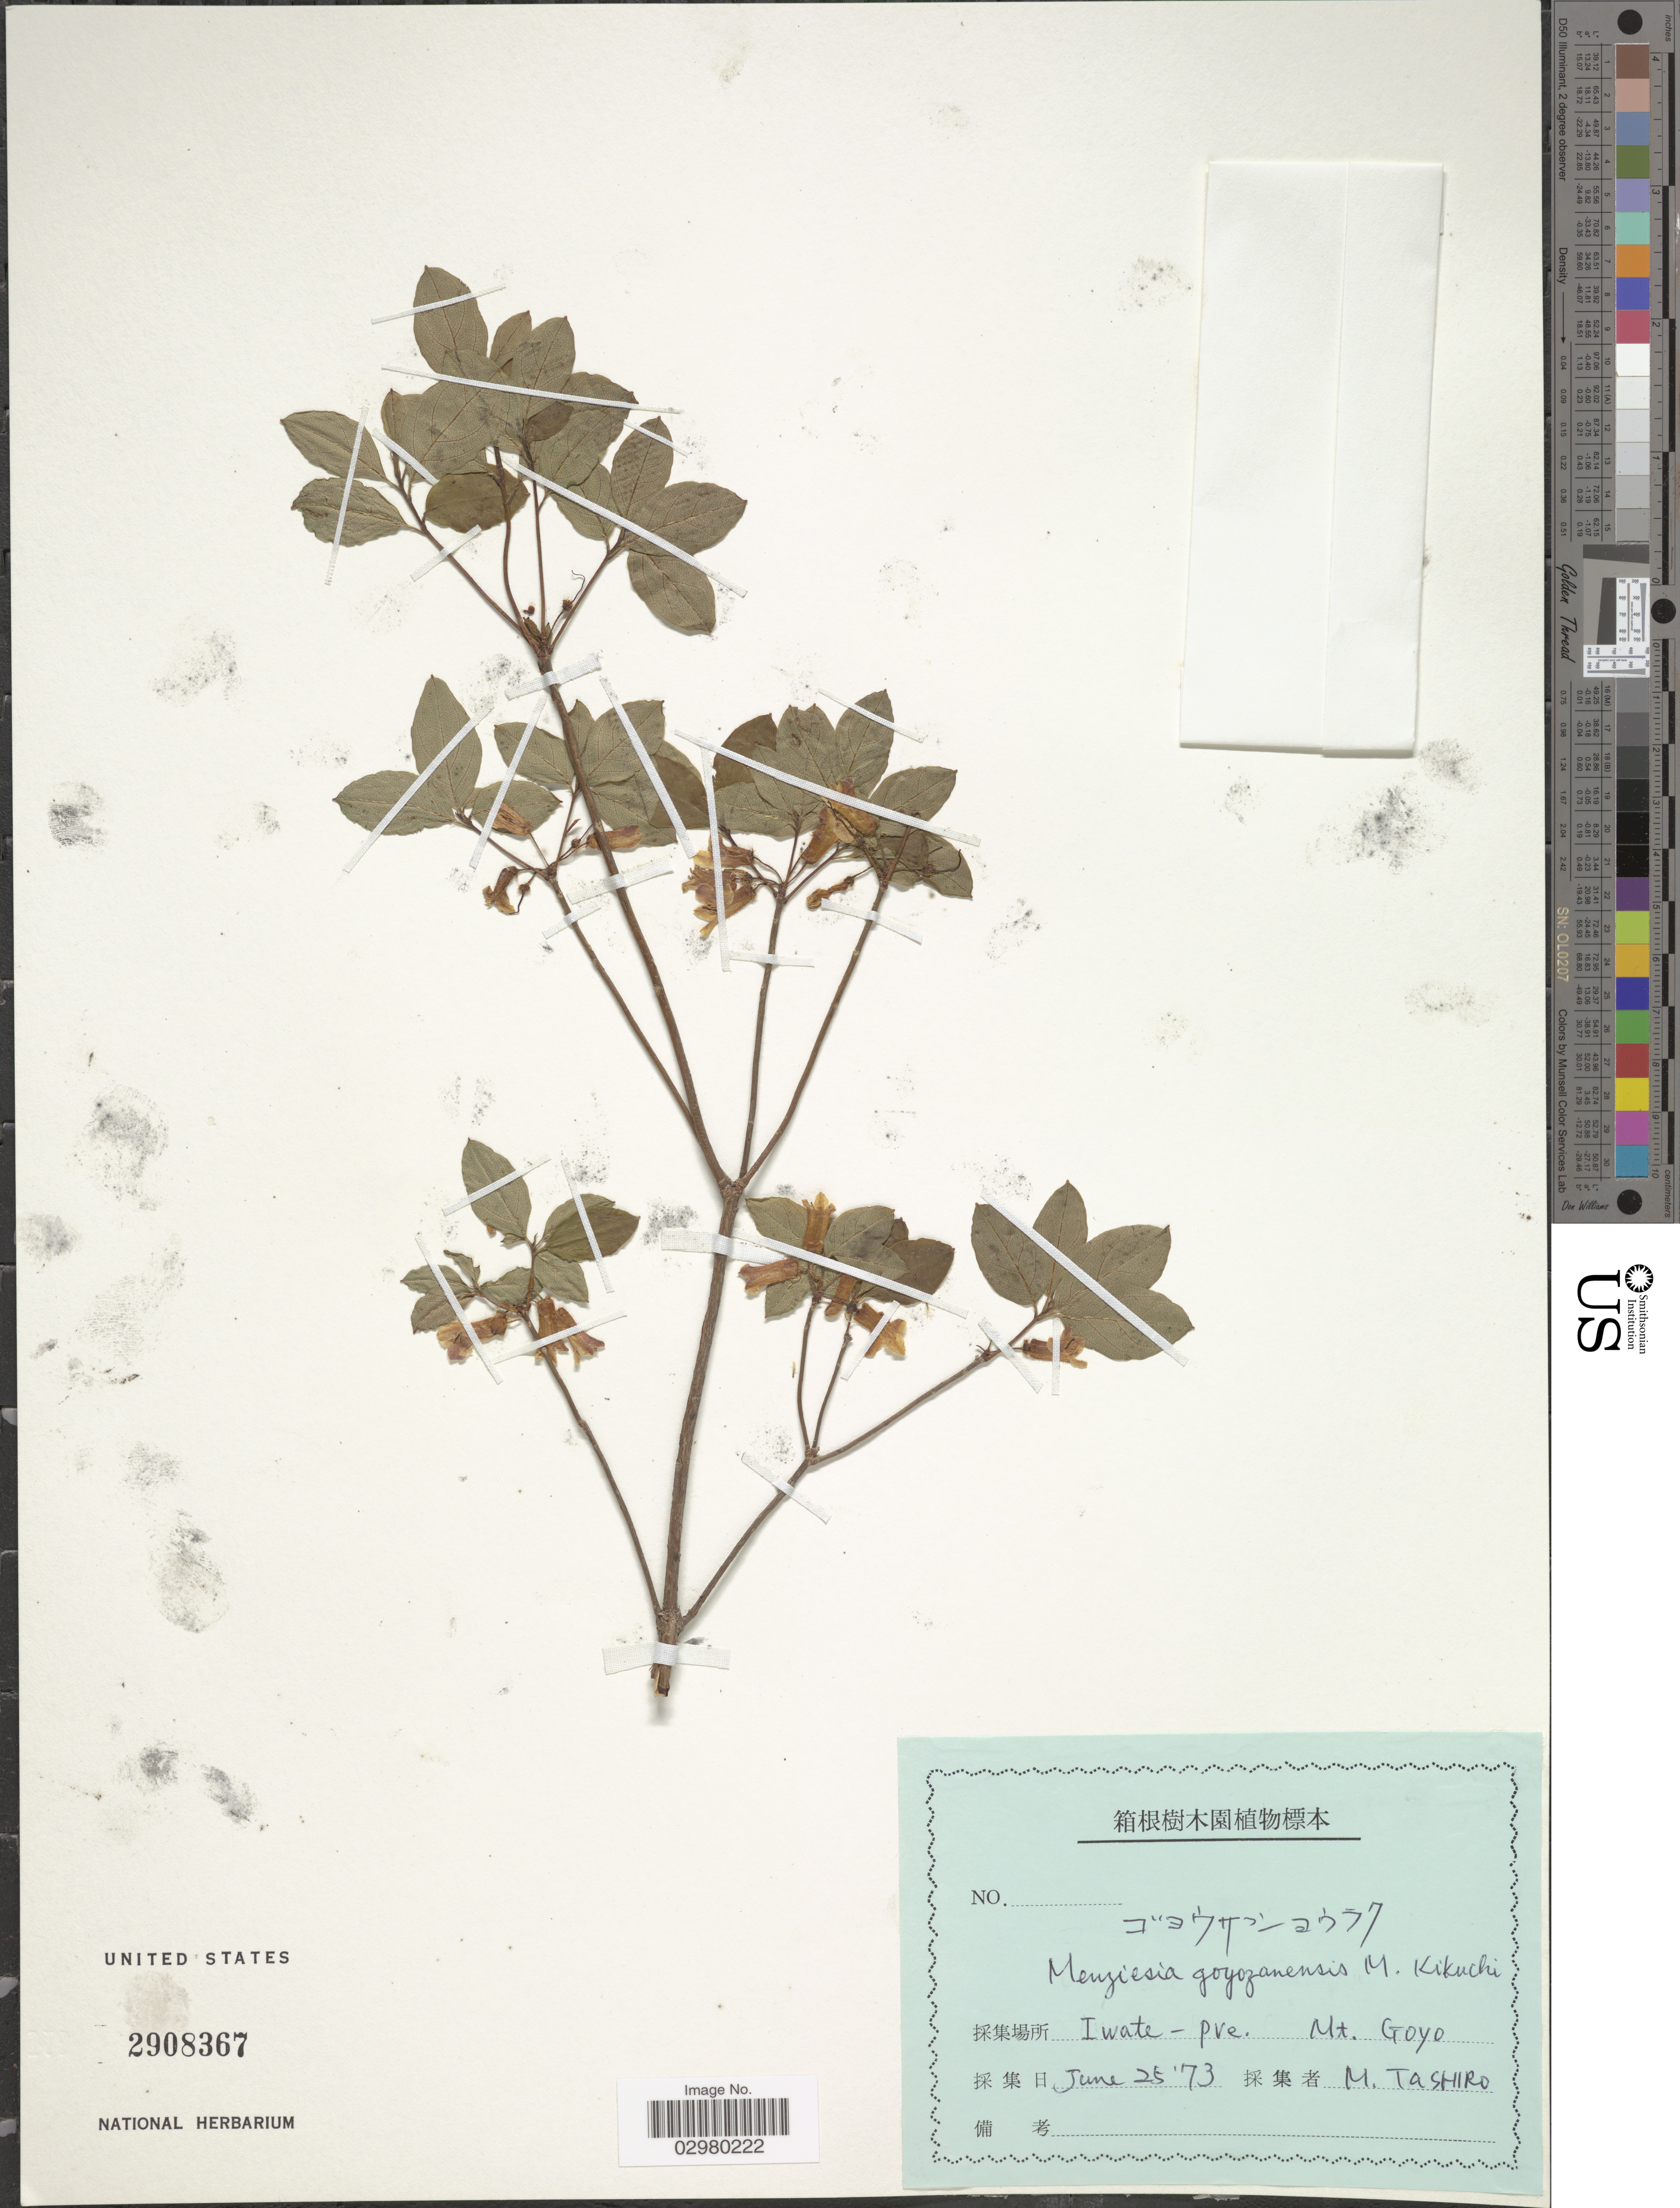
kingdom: Plantae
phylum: Tracheophyta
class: Magnoliopsida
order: Ericales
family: Ericaceae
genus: Menziesia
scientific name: Menziesia goyozanensis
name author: M. Kikuchi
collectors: M. Tashiro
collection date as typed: Transcribed d/m/y: 25/6/73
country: Japan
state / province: Iwate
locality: Iwate-pre. Mt. Goyo.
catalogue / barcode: US 2908367